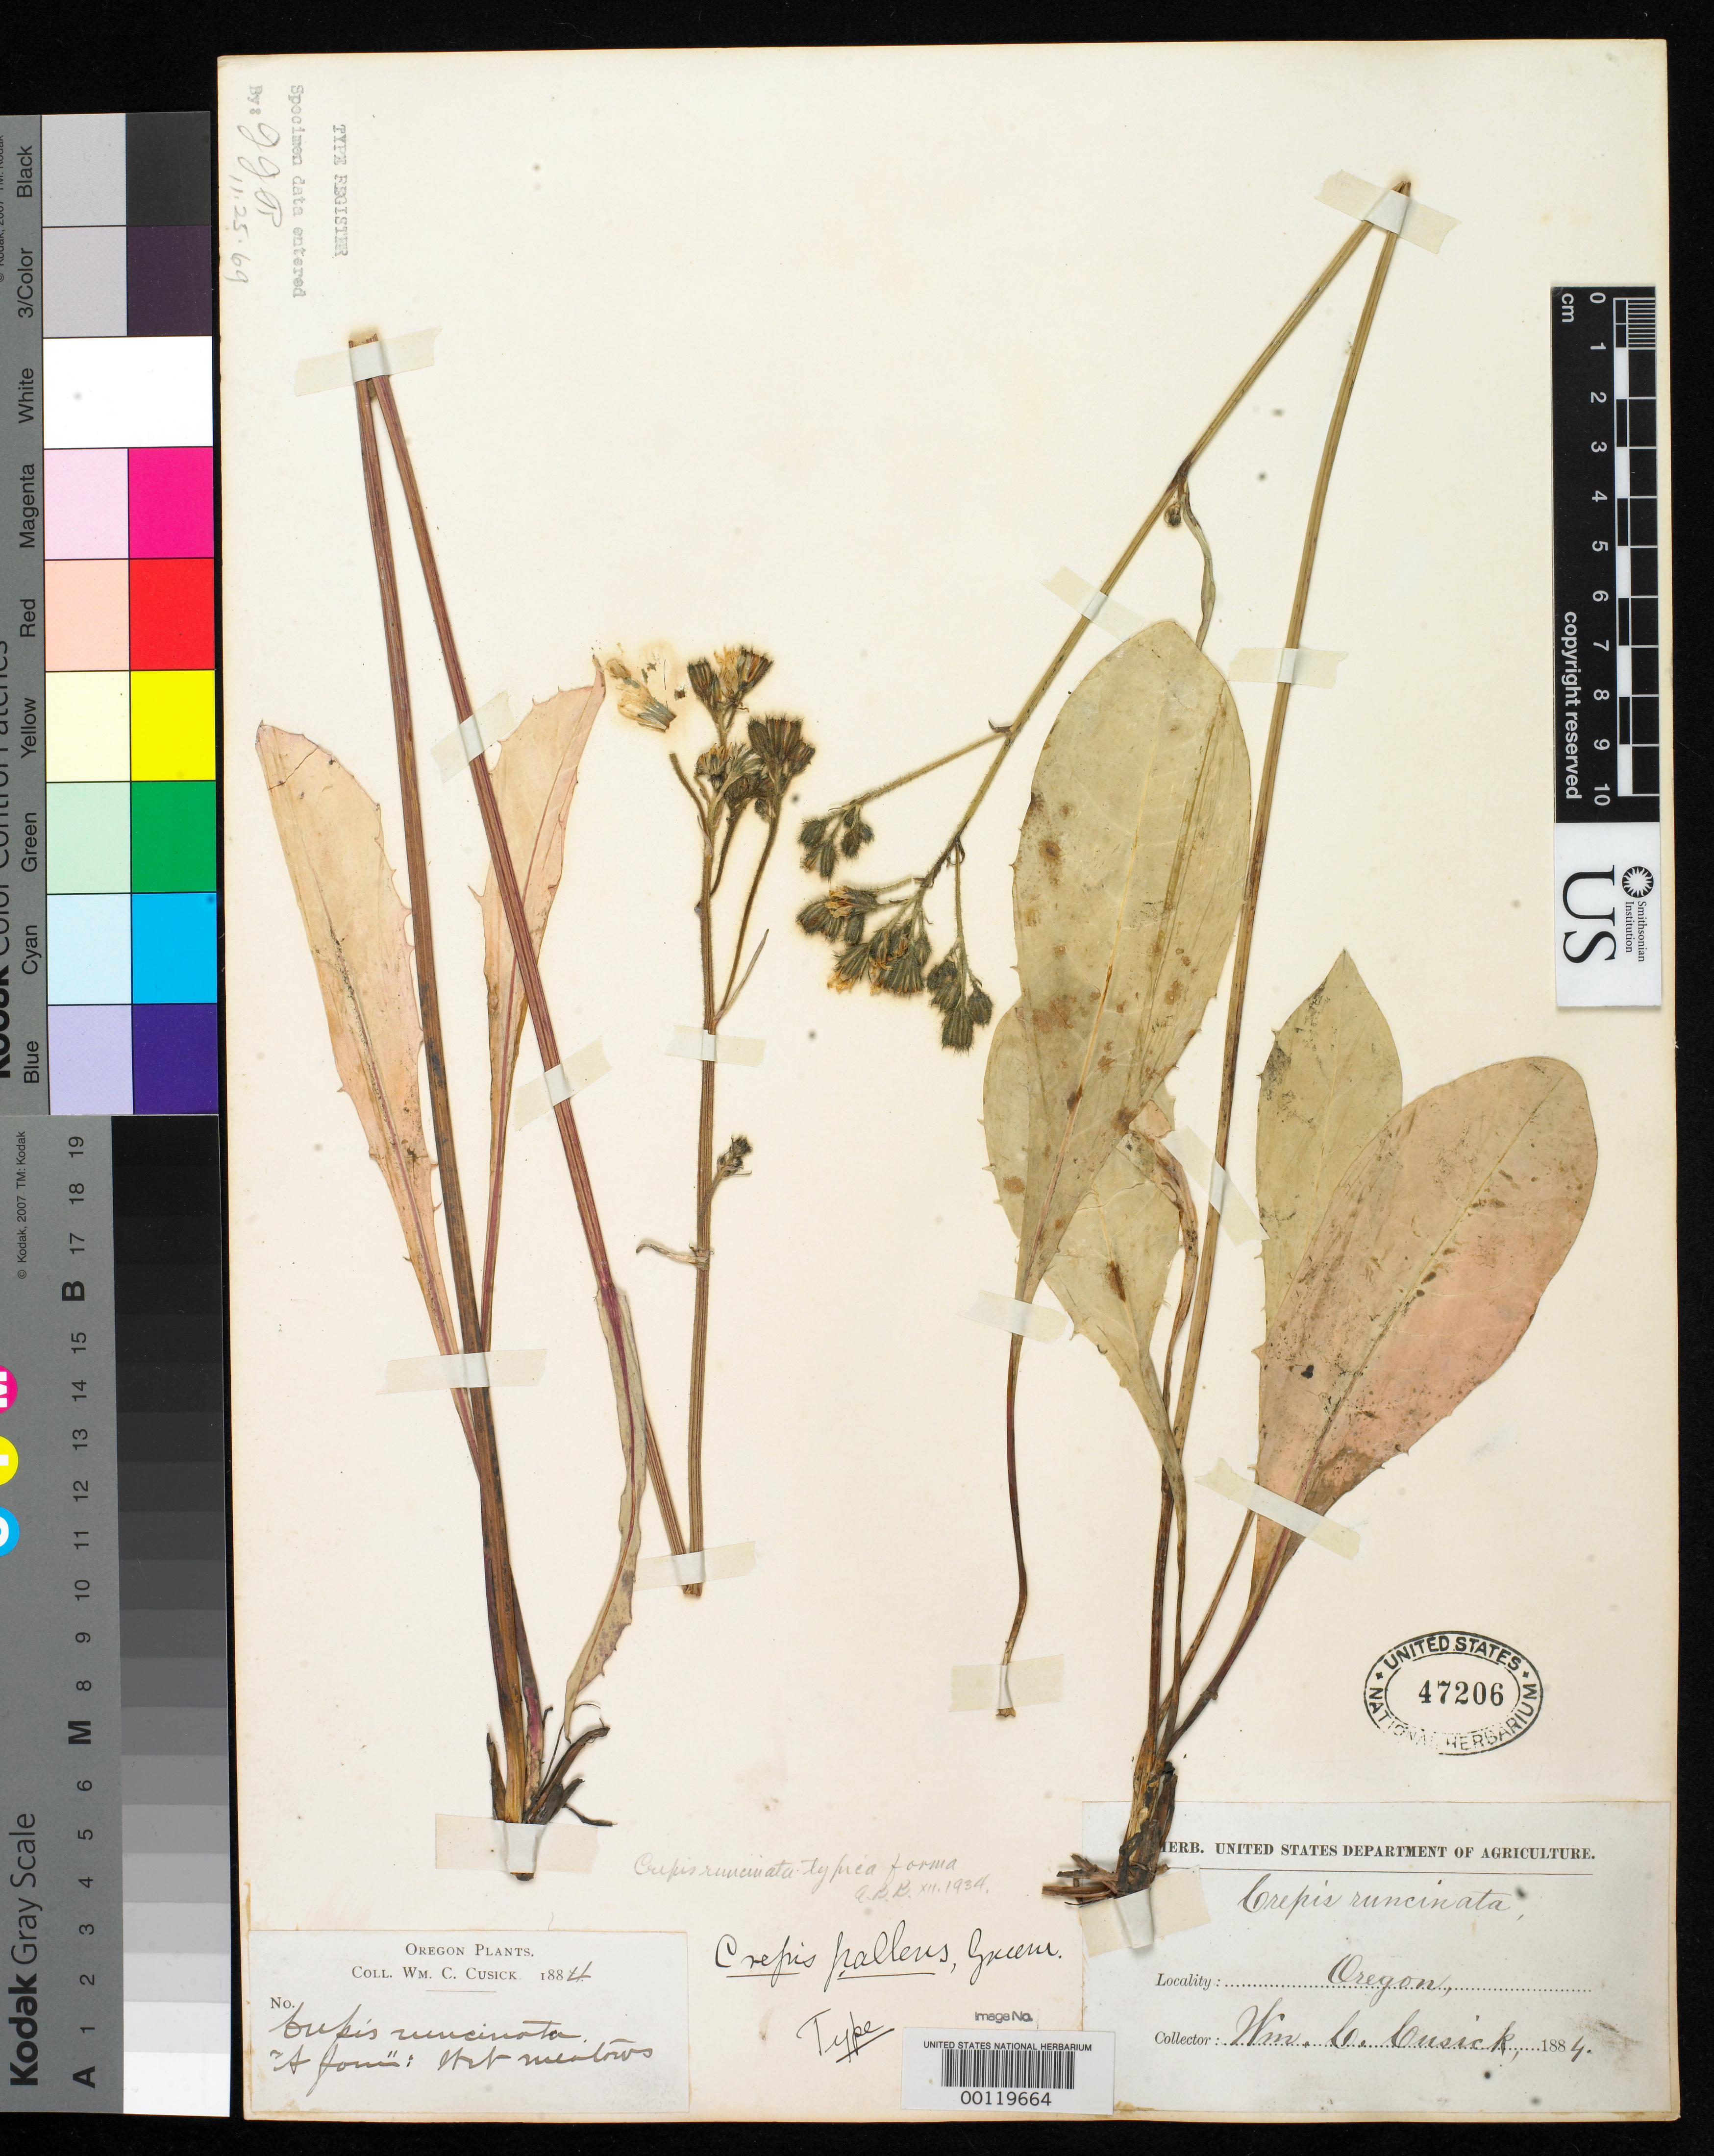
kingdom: Plantae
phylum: Tracheophyta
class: Magnoliopsida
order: Asterales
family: Asteraceae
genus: Crepis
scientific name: Crepis pallens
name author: Greene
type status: Isotype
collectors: W. C. Cusick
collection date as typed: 1884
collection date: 1884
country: United States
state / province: Oregon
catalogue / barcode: US 47206